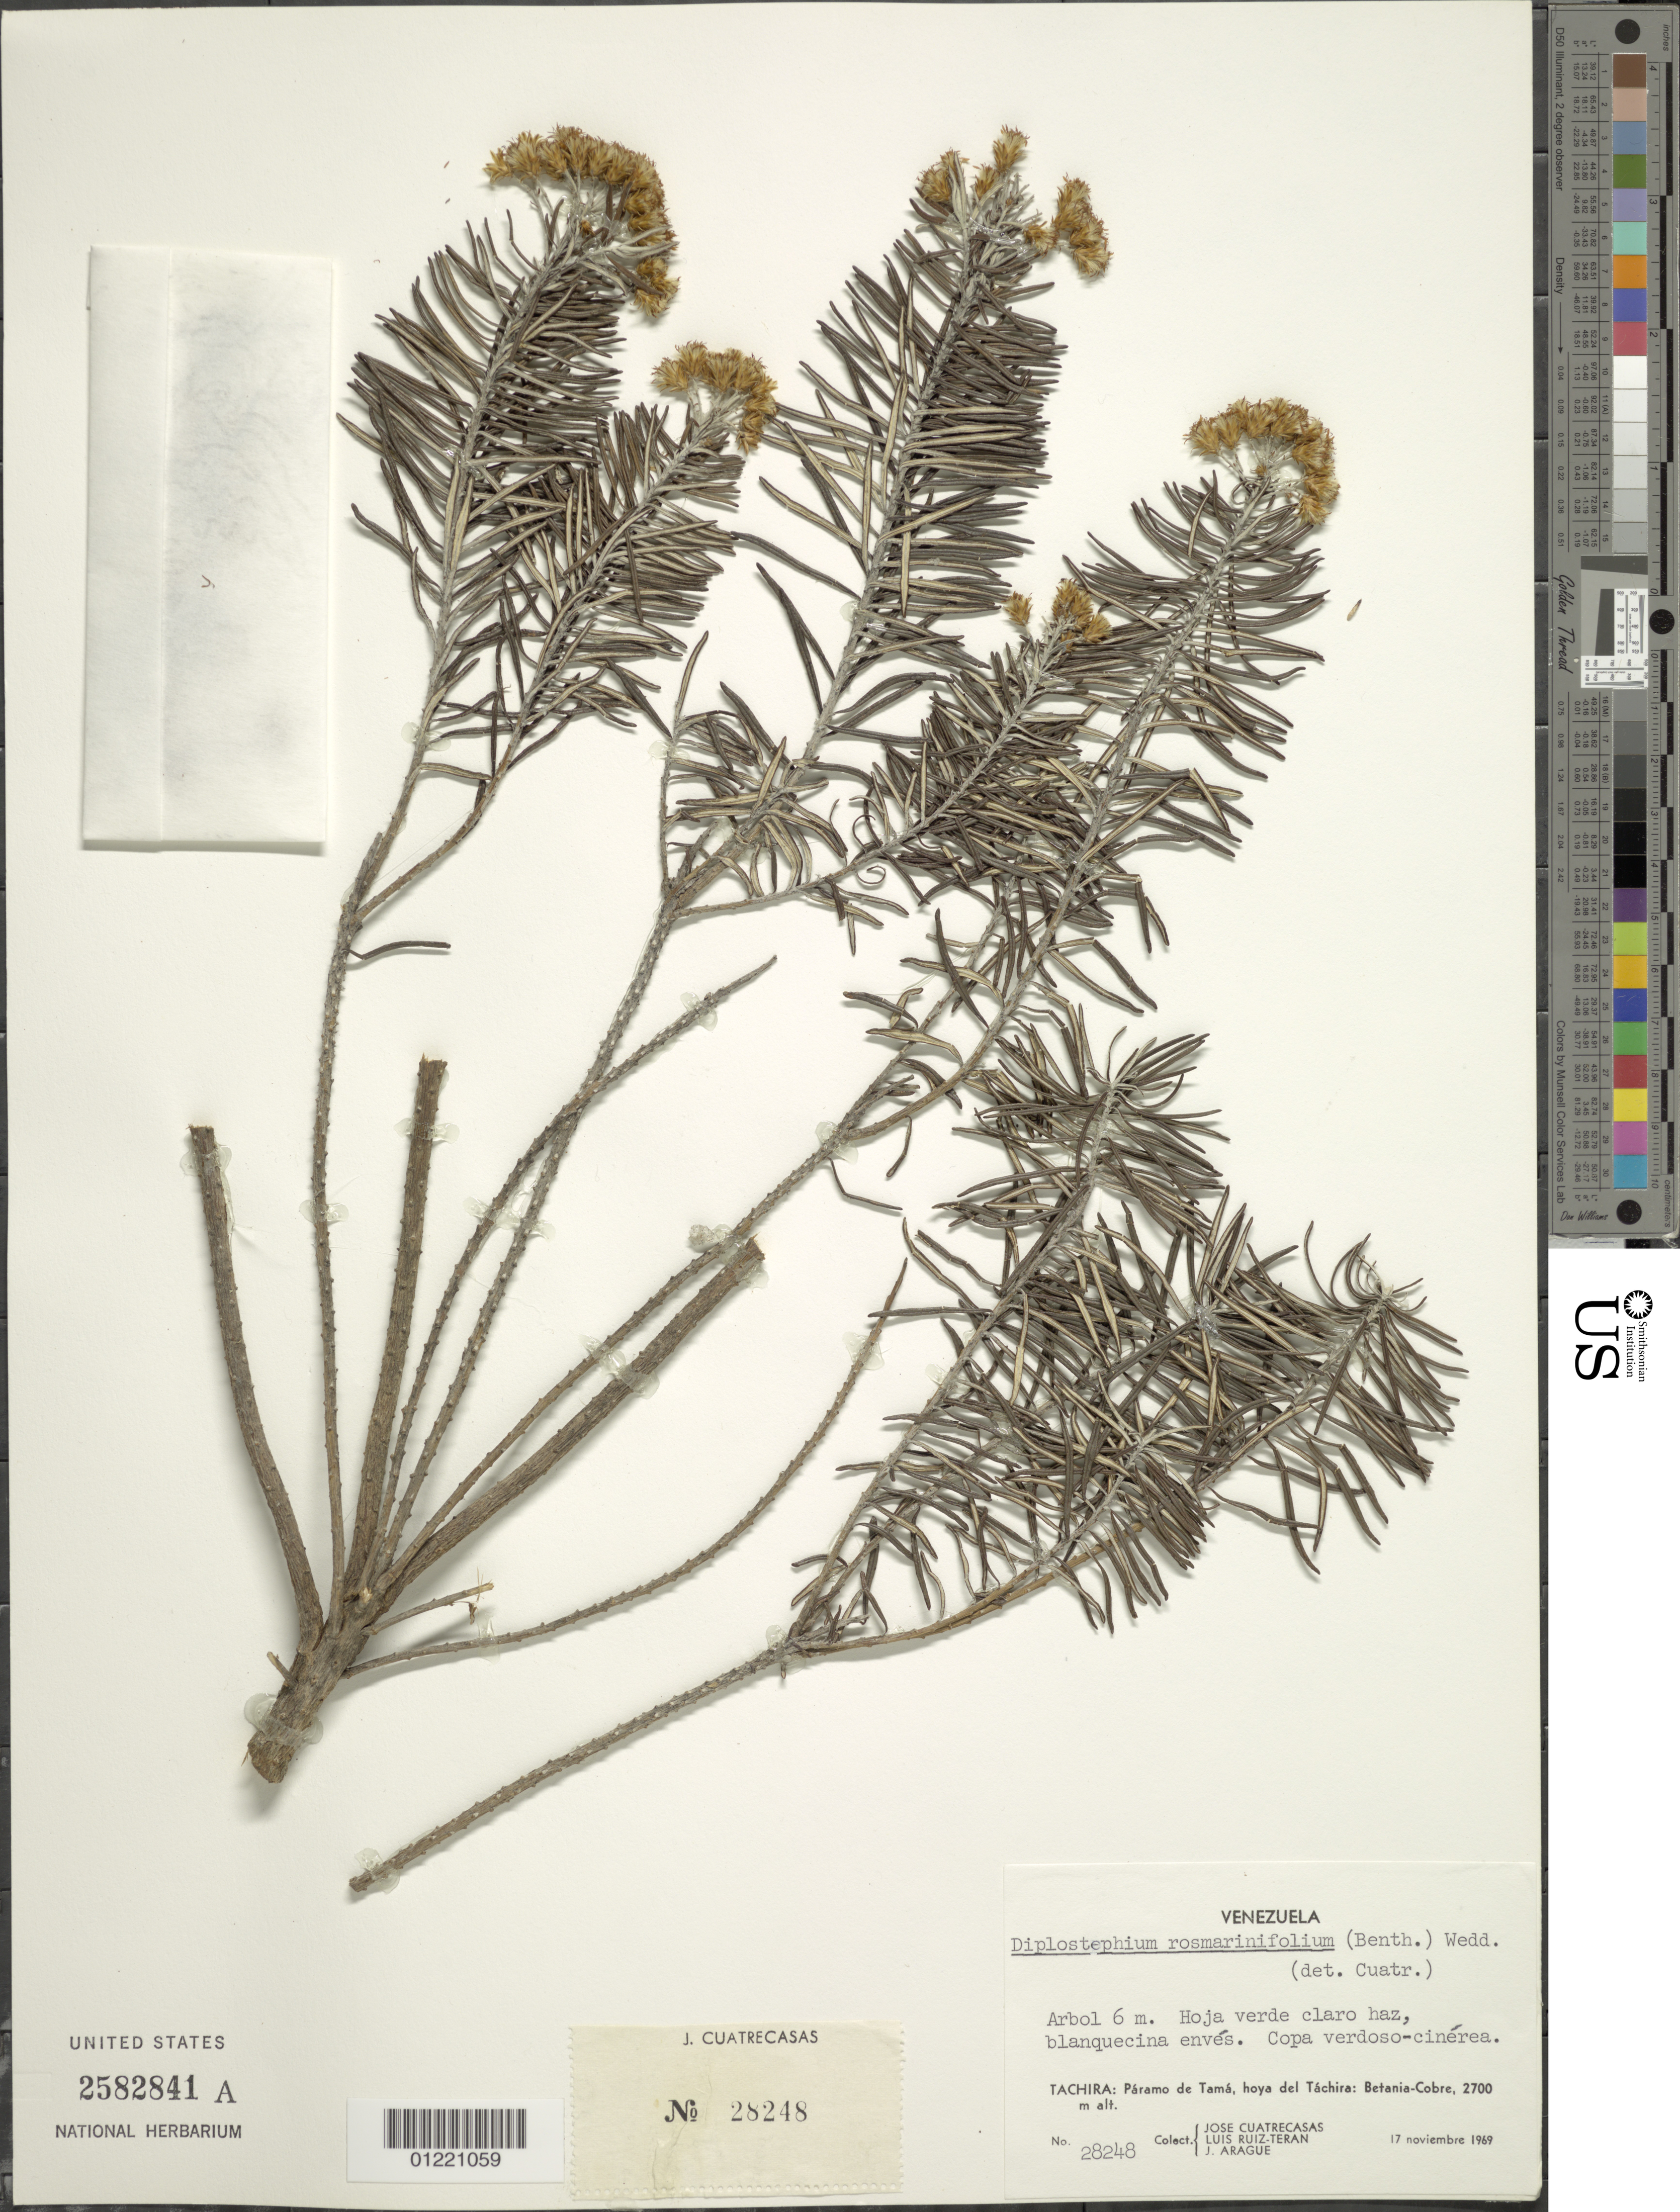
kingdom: Plantae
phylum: Tracheophyta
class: Magnoliopsida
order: Asterales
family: Asteraceae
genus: Diplostephium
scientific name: Diplostephium rosmarinifolium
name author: (Benth.) Wedd.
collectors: J. Cuatrecasas, L. E. Ruíz-Terán & J. Araque Molina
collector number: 28248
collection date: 1969-11-17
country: Venezuela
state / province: Táchira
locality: Paramo de Tama, hoya del Tachira: Betania-Cobre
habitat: paramo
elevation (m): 2700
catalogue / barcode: US 2582841A